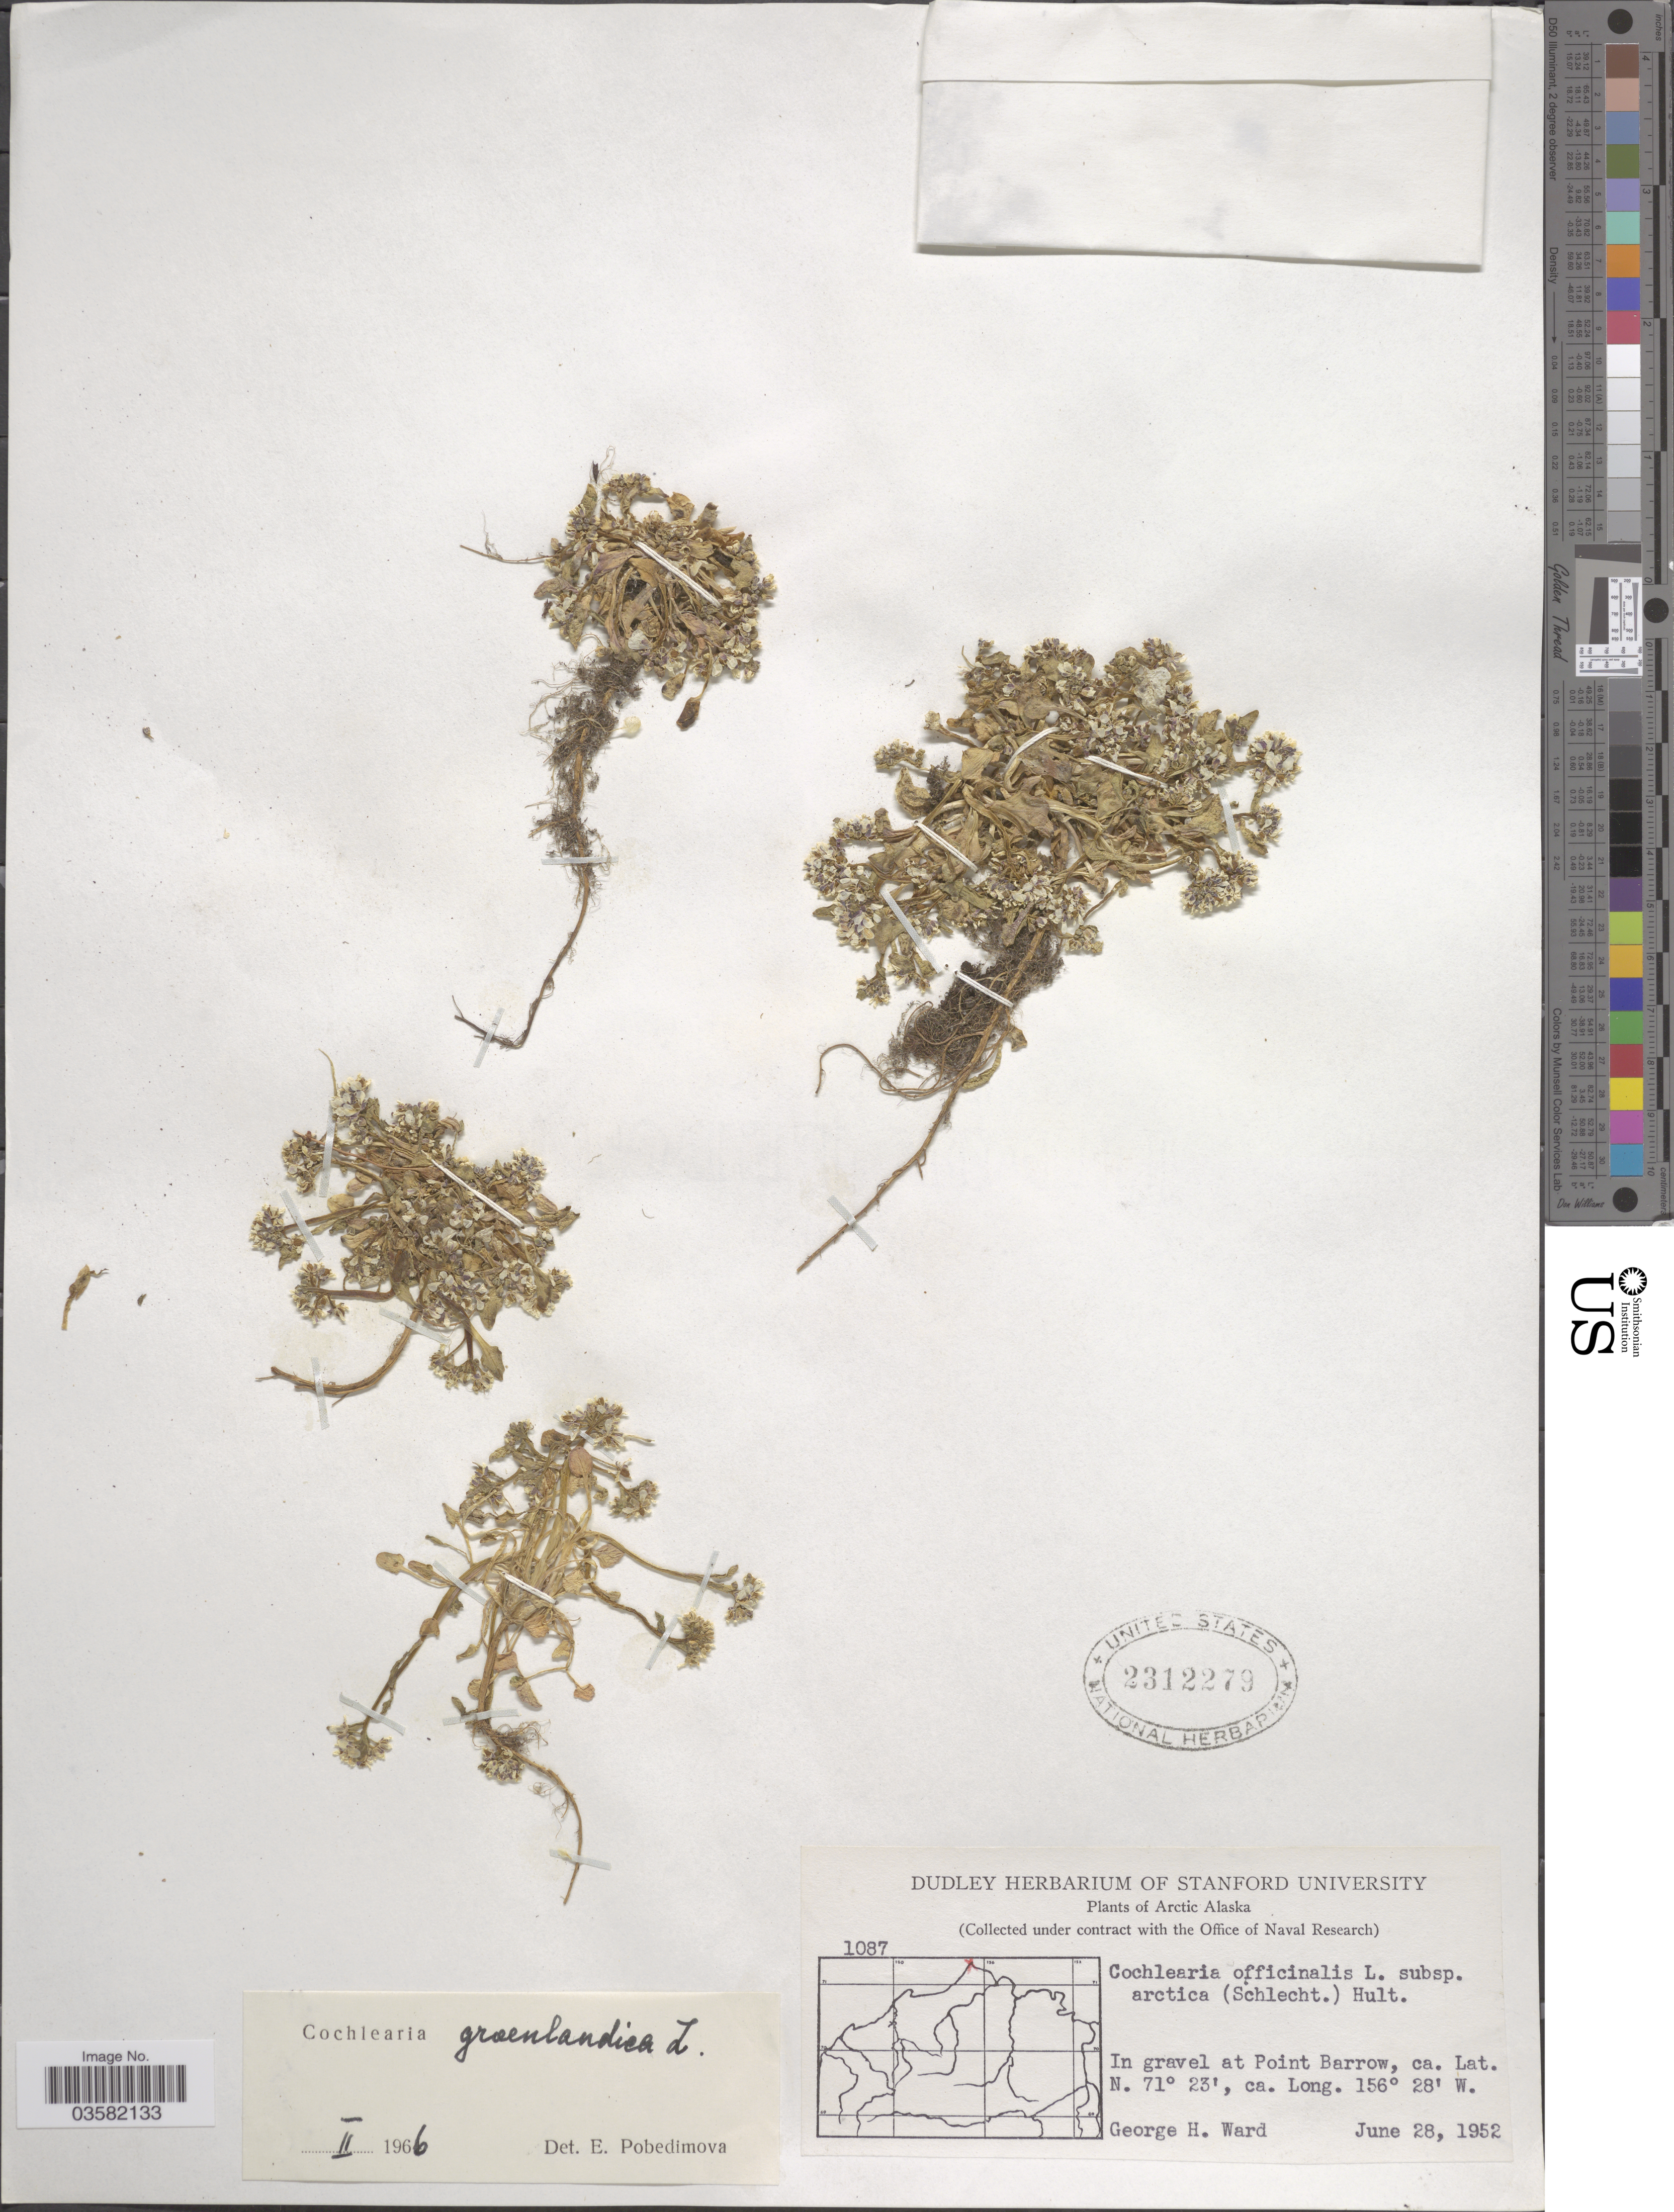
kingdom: Plantae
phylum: Tracheophyta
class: Magnoliopsida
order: Brassicales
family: Brassicaceae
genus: Cochlearia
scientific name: Cochlearia groenlandica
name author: L.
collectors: G. H. Ward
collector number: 1087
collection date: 1952-06-28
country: United States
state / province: Alaska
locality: Arctic Alaska. In gravel at Point Barrow.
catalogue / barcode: US 2312279